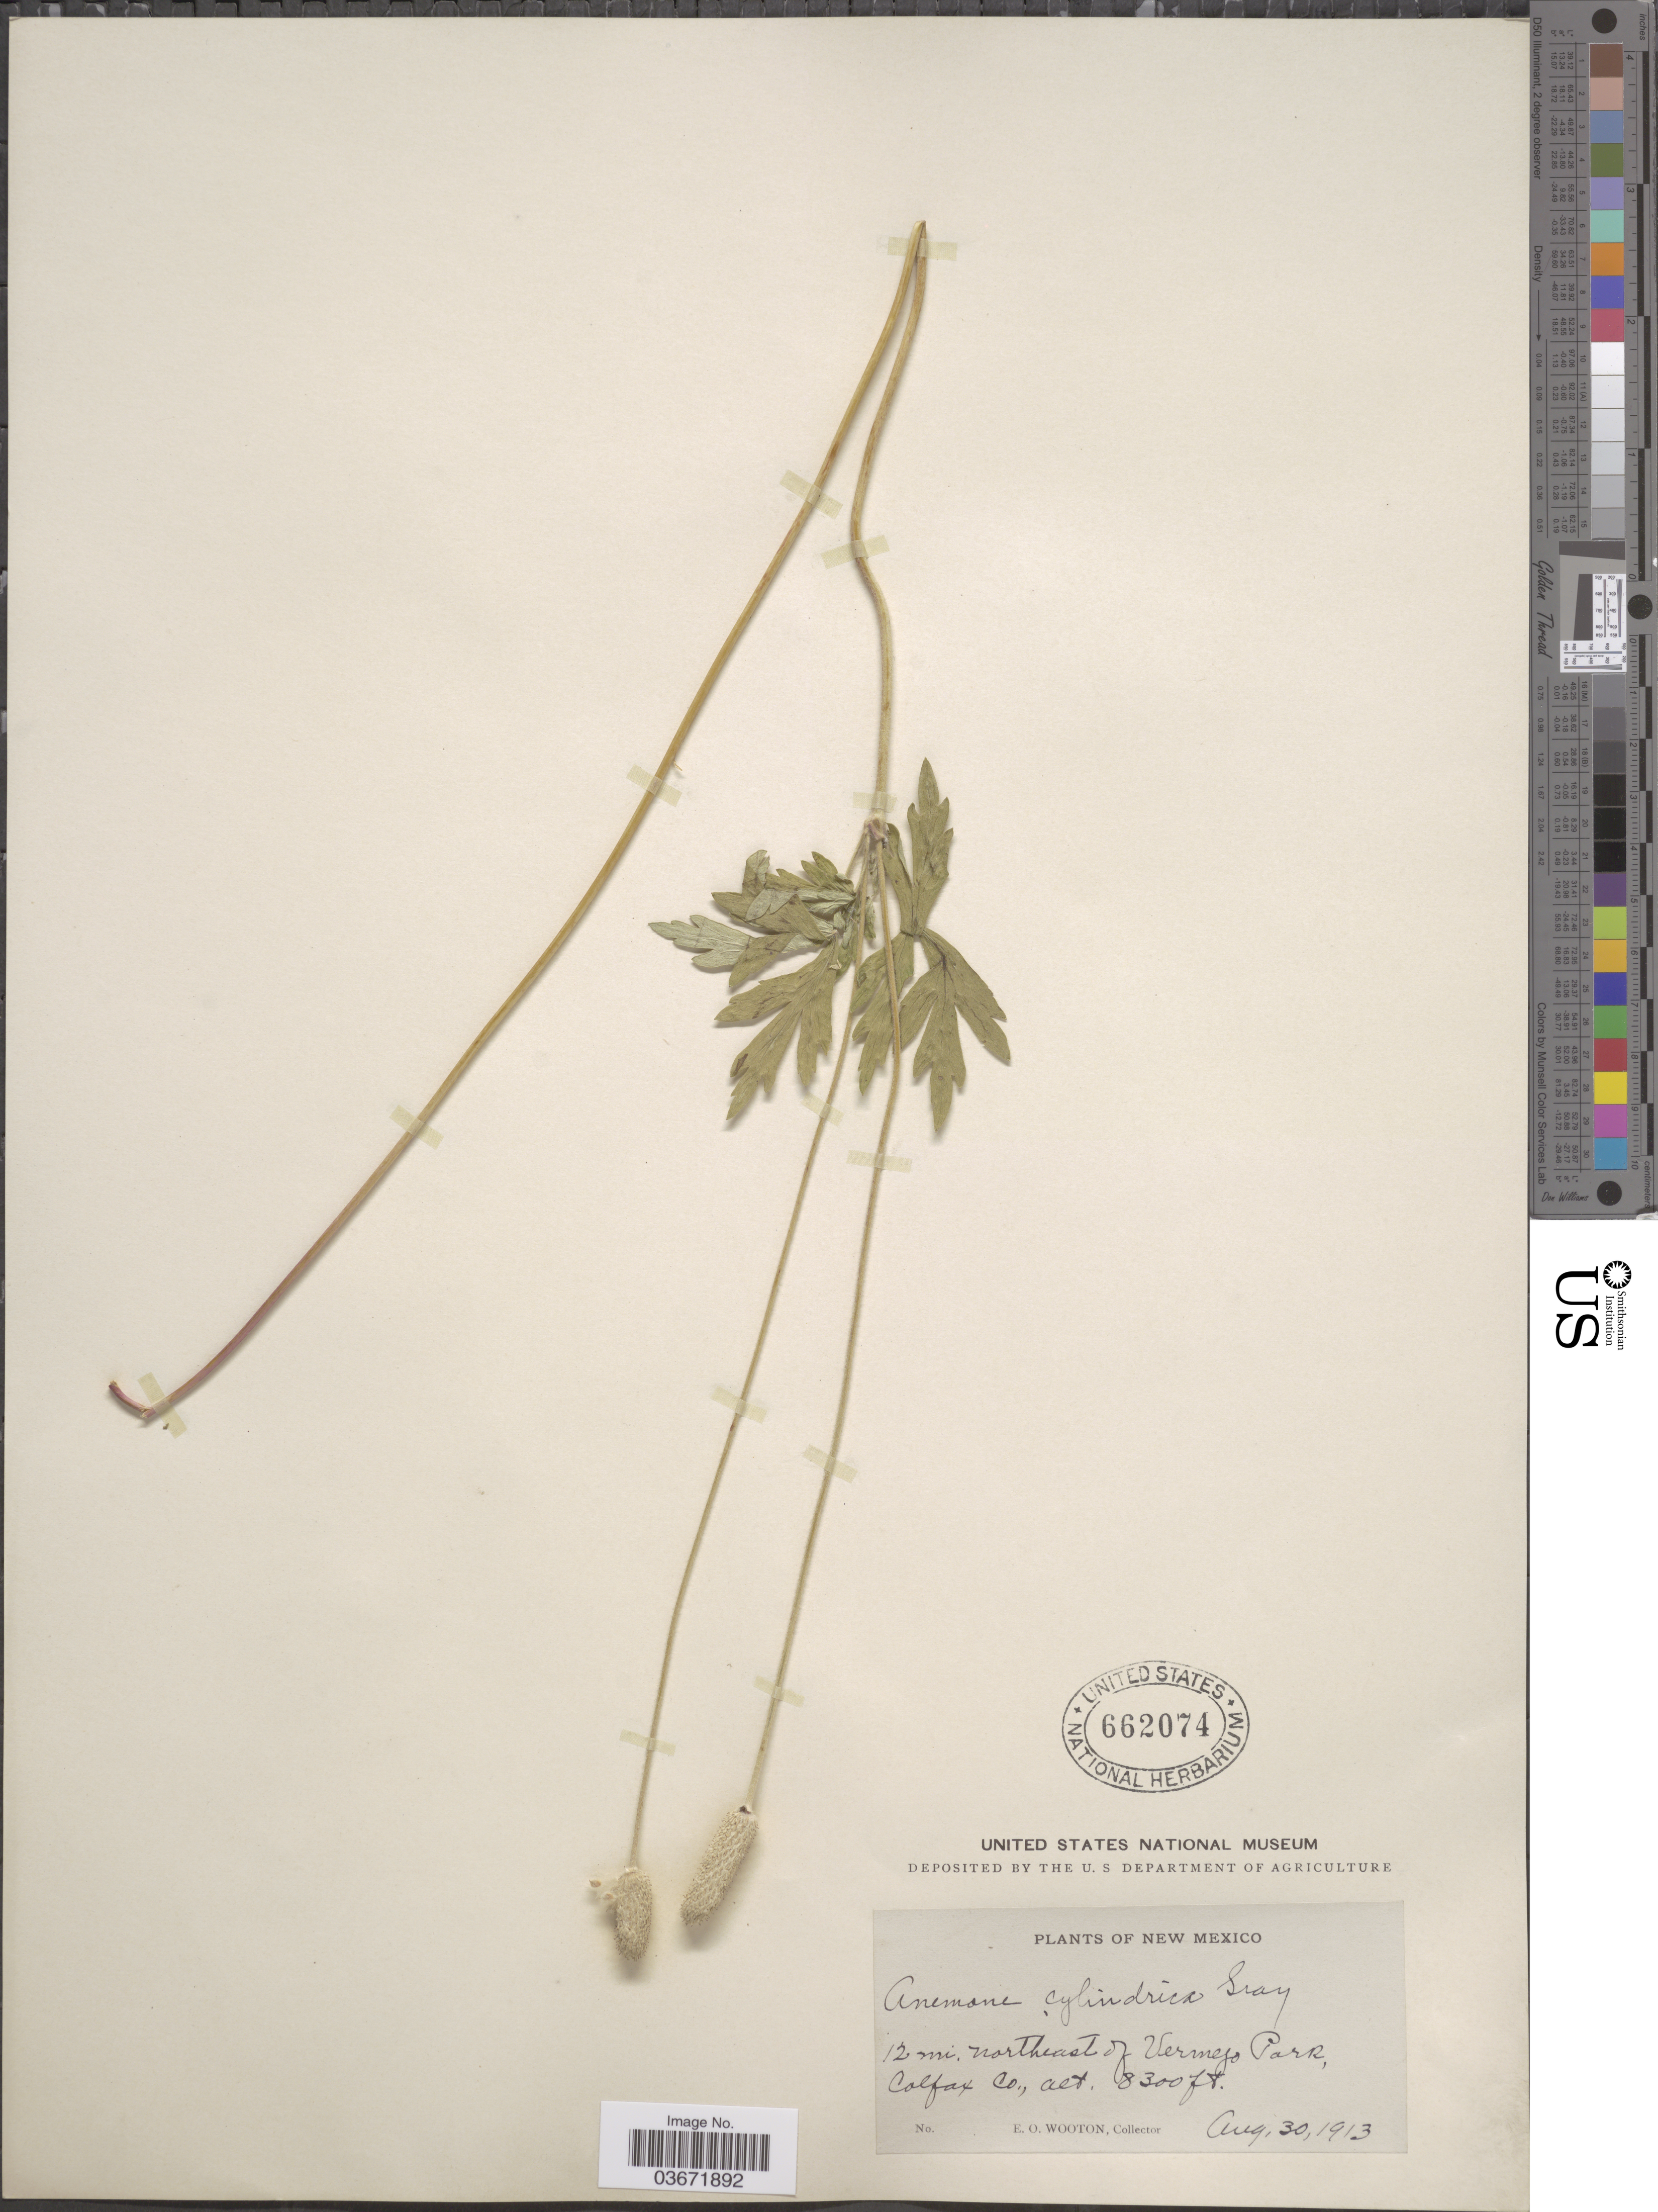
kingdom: Plantae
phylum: Tracheophyta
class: Magnoliopsida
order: Ranunculales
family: Ranunculaceae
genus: Anemone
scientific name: Anemone cylindrica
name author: A. Gray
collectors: E. O. Wooton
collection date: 1913-08-30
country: United States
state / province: New Mexico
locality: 12 mi. northeast of Vermejo Park, Colfax Co.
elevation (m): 2530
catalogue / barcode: US 662074